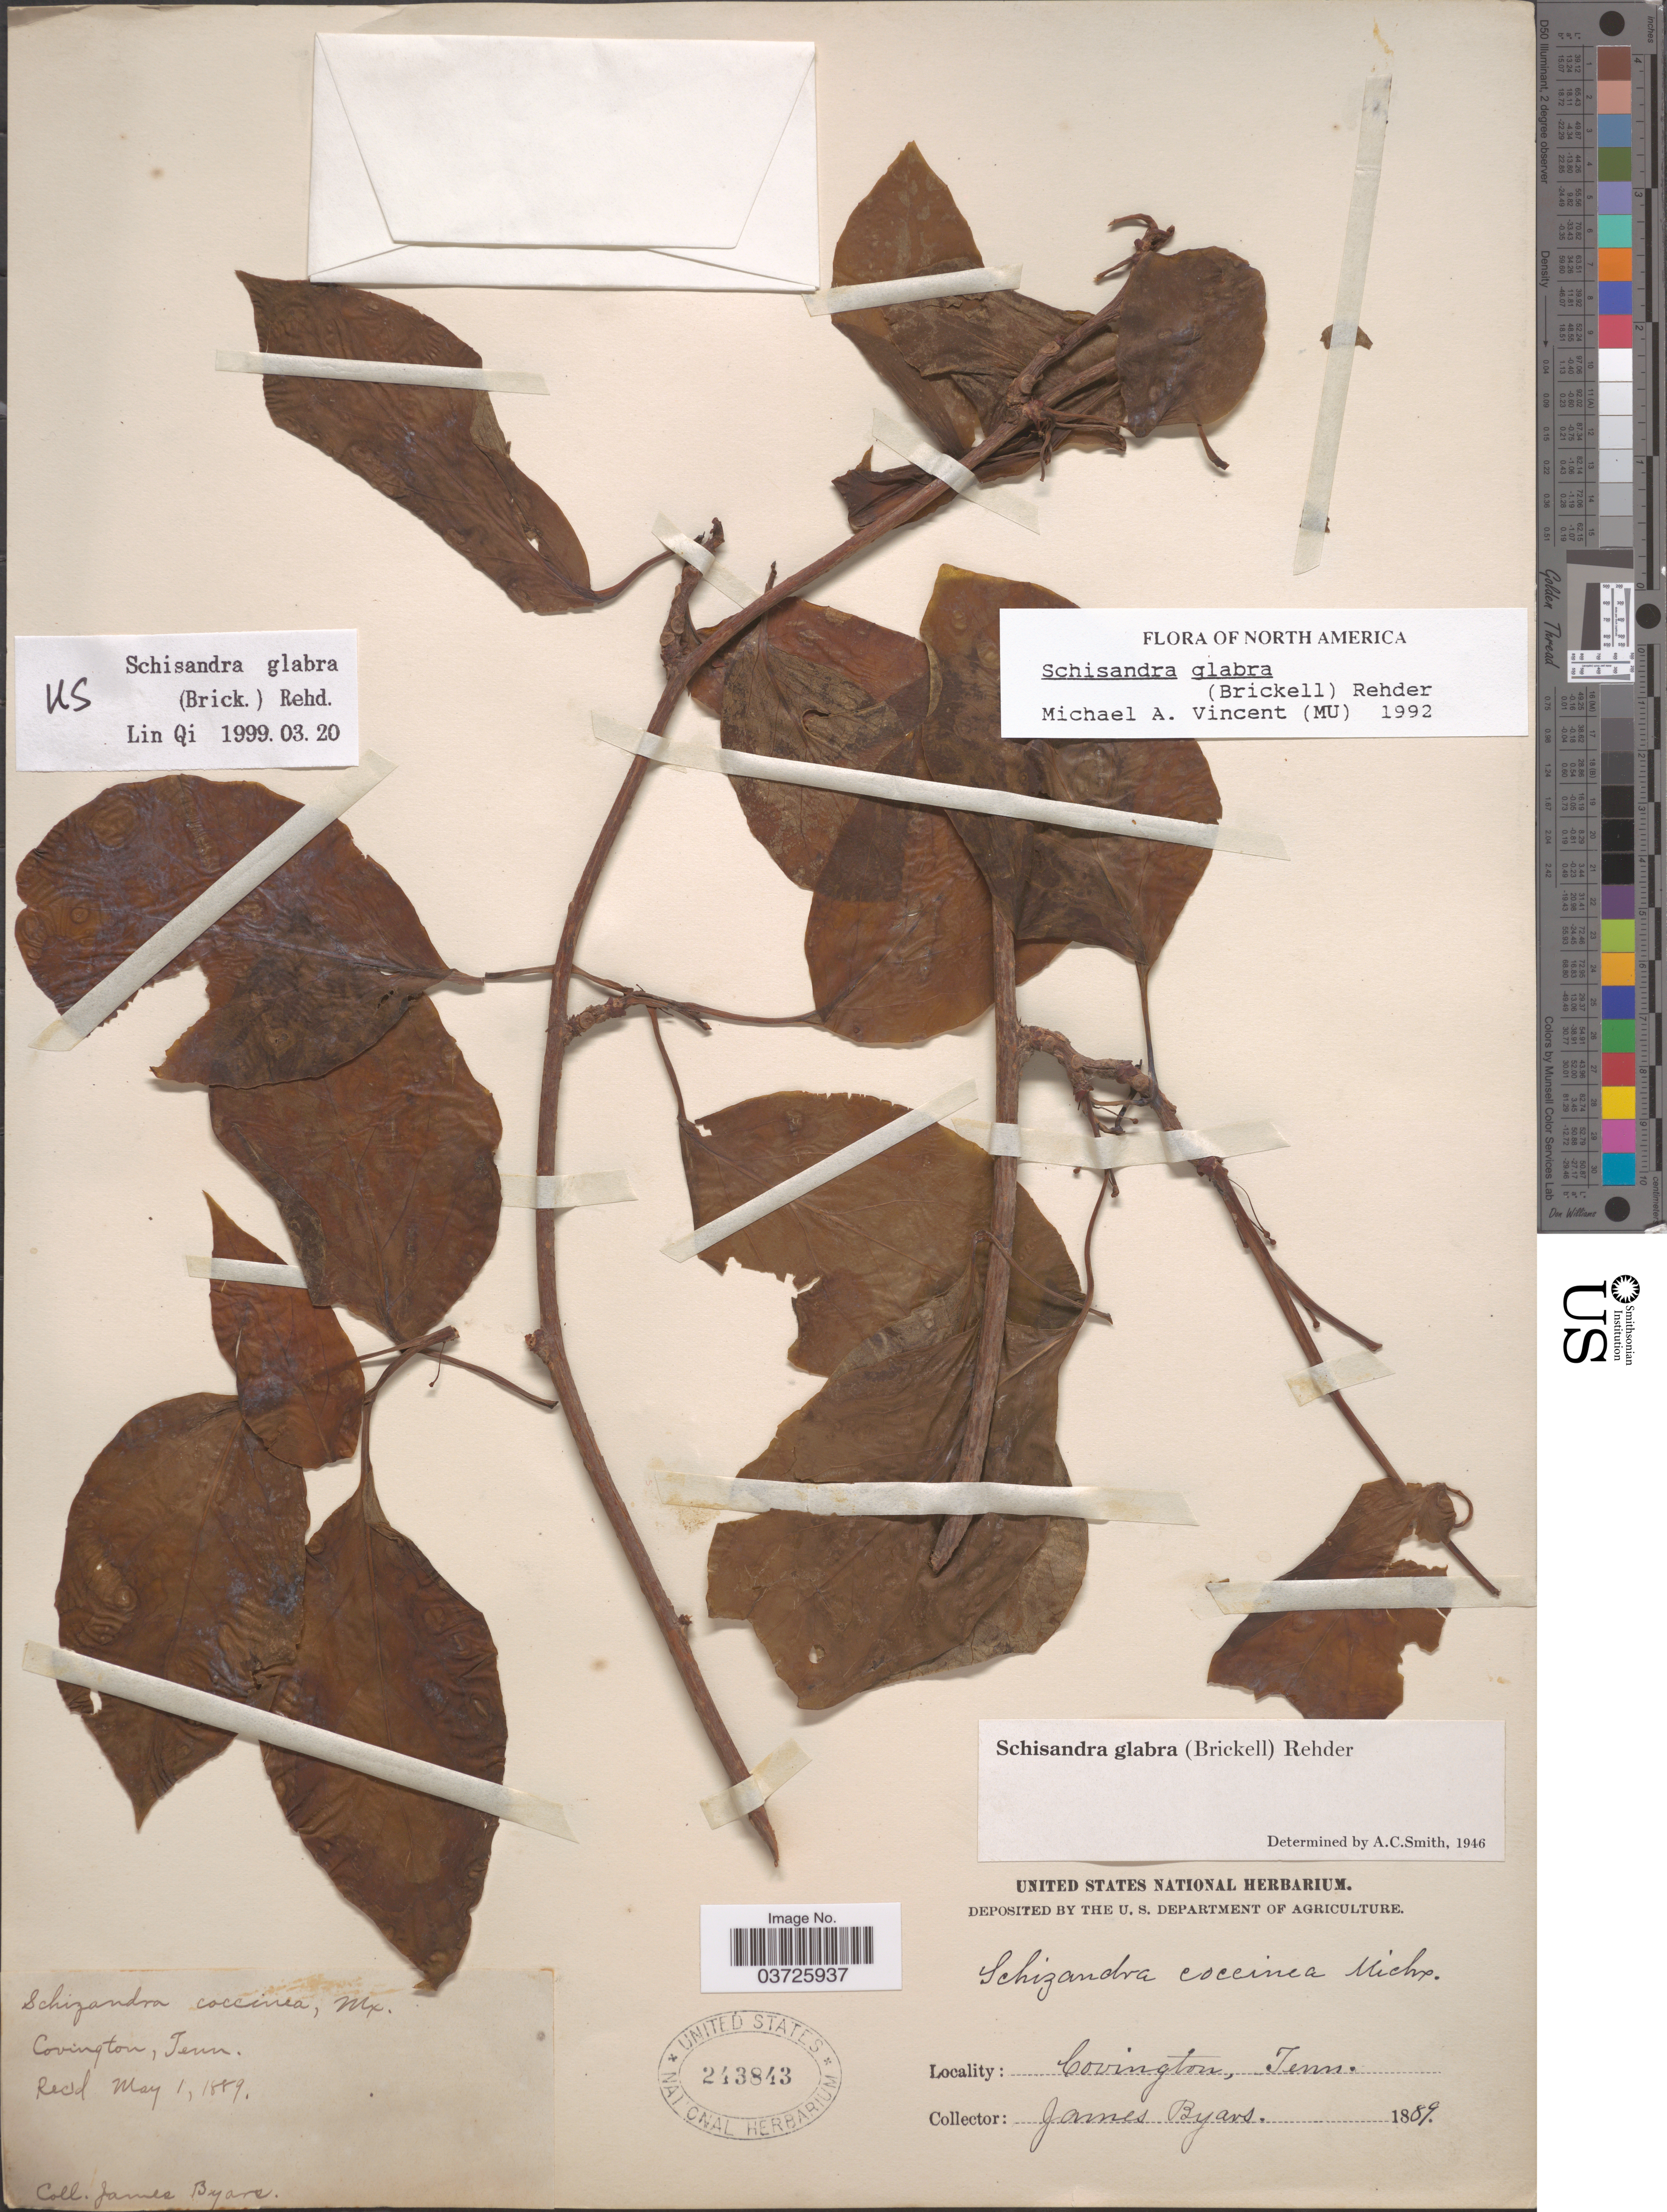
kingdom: Plantae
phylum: Tracheophyta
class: Magnoliopsida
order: Austrobaileyales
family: Schisandraceae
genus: Schisandra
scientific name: Schisandra glabra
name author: (Brickell) Rehder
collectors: J. Byars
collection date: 1889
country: United States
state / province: Tennessee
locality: Covington.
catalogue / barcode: US 243843